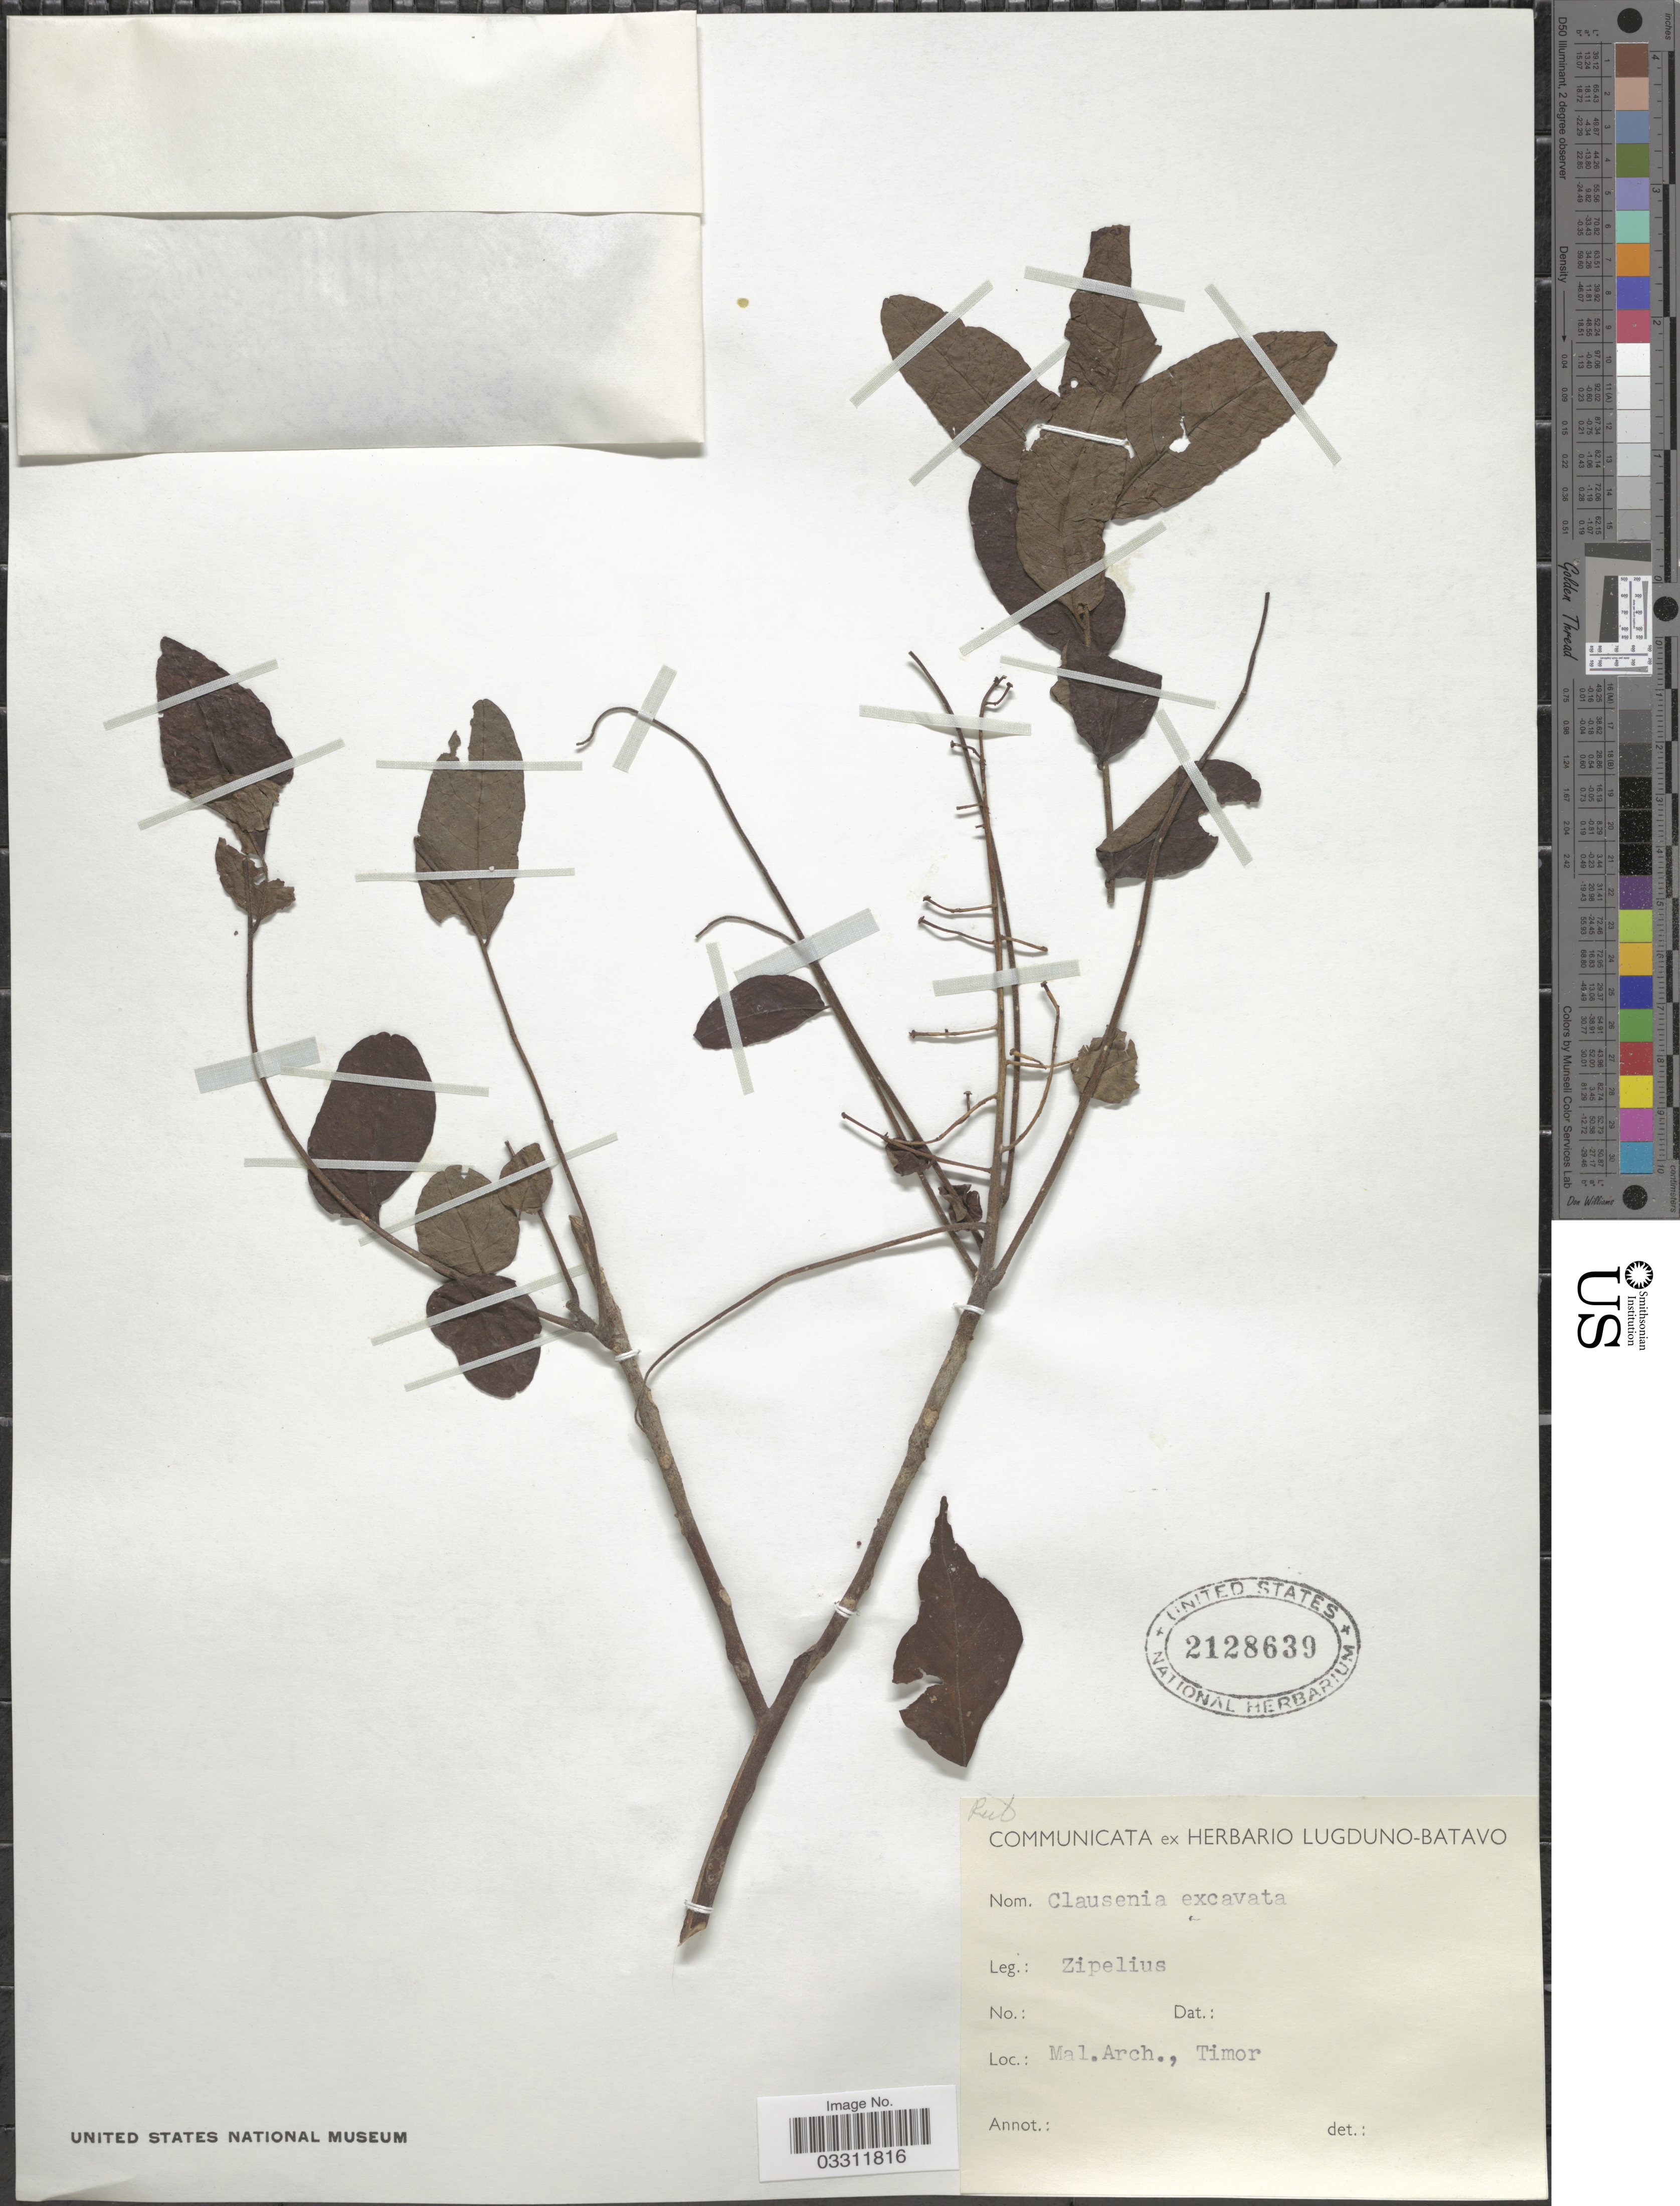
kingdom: Plantae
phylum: Tracheophyta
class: Magnoliopsida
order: Sapindales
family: Rutaceae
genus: Clausena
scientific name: Clausena excavata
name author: Burm. f.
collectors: Zipelius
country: East Timor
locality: Mal. Arch., Timor.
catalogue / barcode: US 2128639